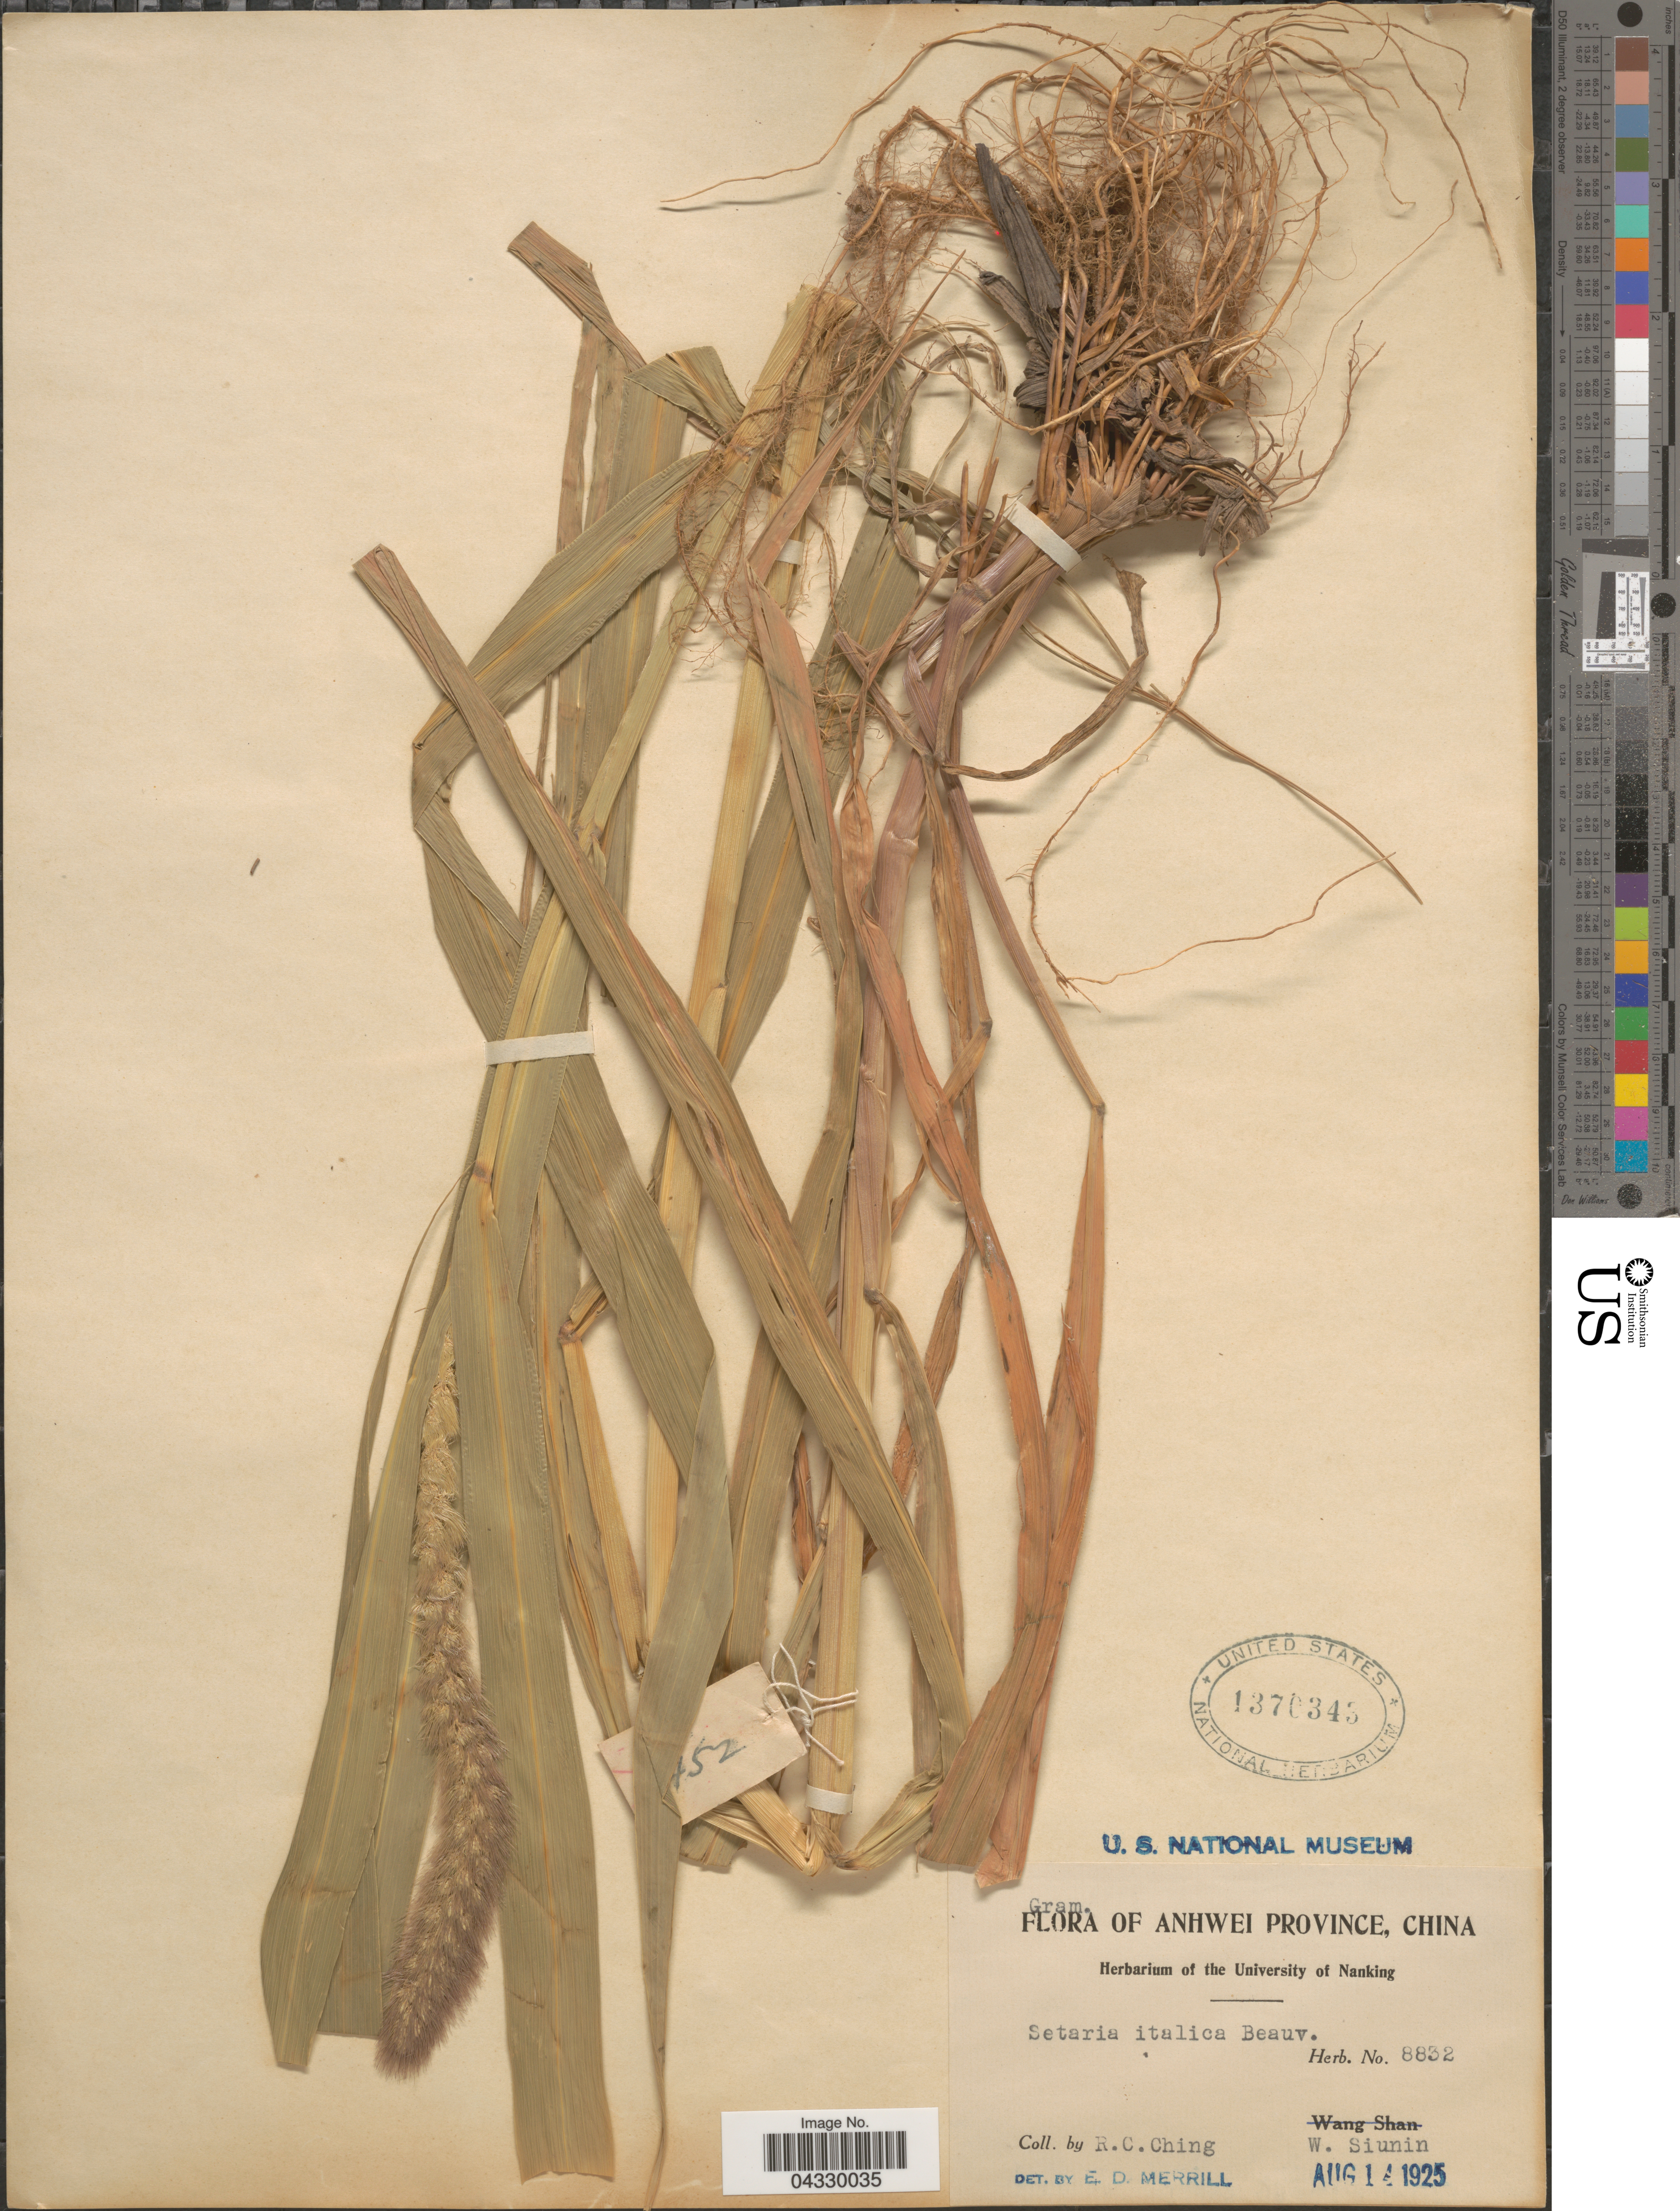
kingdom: Plantae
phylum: Tracheophyta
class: Liliopsida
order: Poales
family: Poaceae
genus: Setaria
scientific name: Setaria italica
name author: (L.) P. Beauv.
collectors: R. C. Ching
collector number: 8832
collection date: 1925-08-14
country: China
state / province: Anhui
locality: Anhwei Province. W. Siunin.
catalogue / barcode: US 1370343